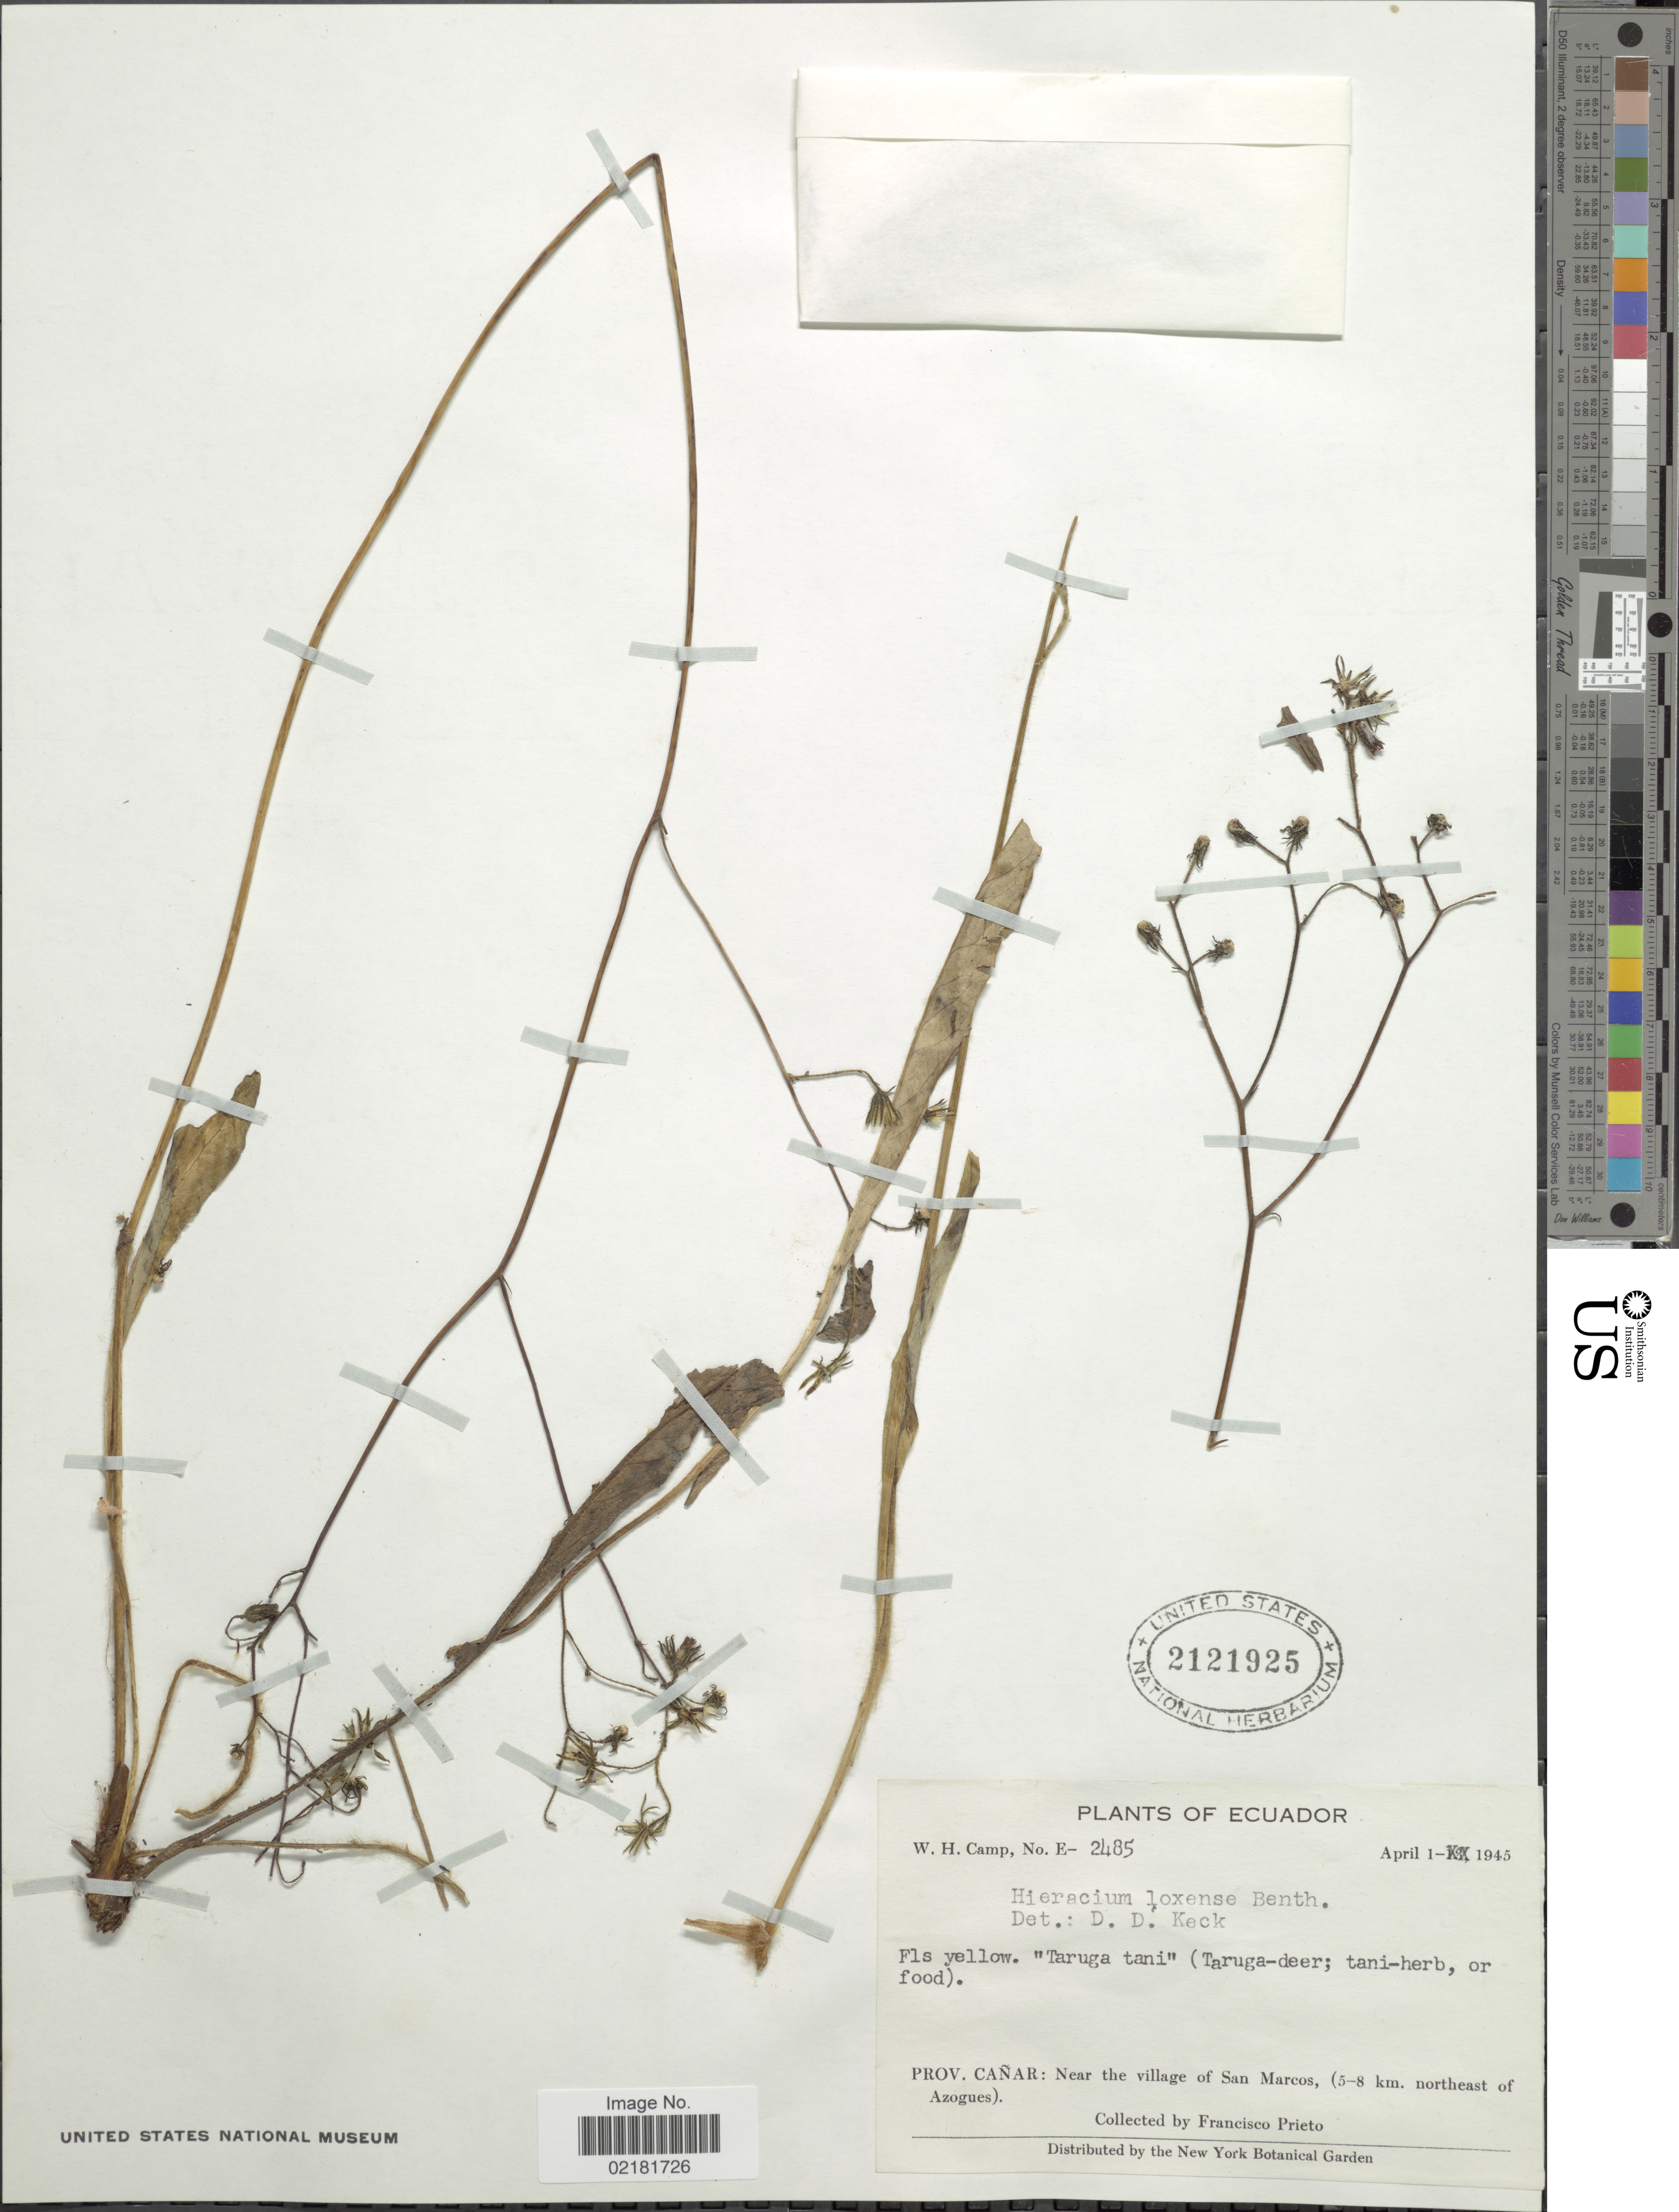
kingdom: Plantae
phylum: Tracheophyta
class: Magnoliopsida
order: Asterales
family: Asteraceae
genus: Hieracium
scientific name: Hieracium loxense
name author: Benth.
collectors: W. H. Camp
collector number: E-2485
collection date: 1945-04-01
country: Ecuador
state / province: Cañar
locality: Near the village of San Marcos, (5-8 km. northeast of Azogues).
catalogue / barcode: US 2121925